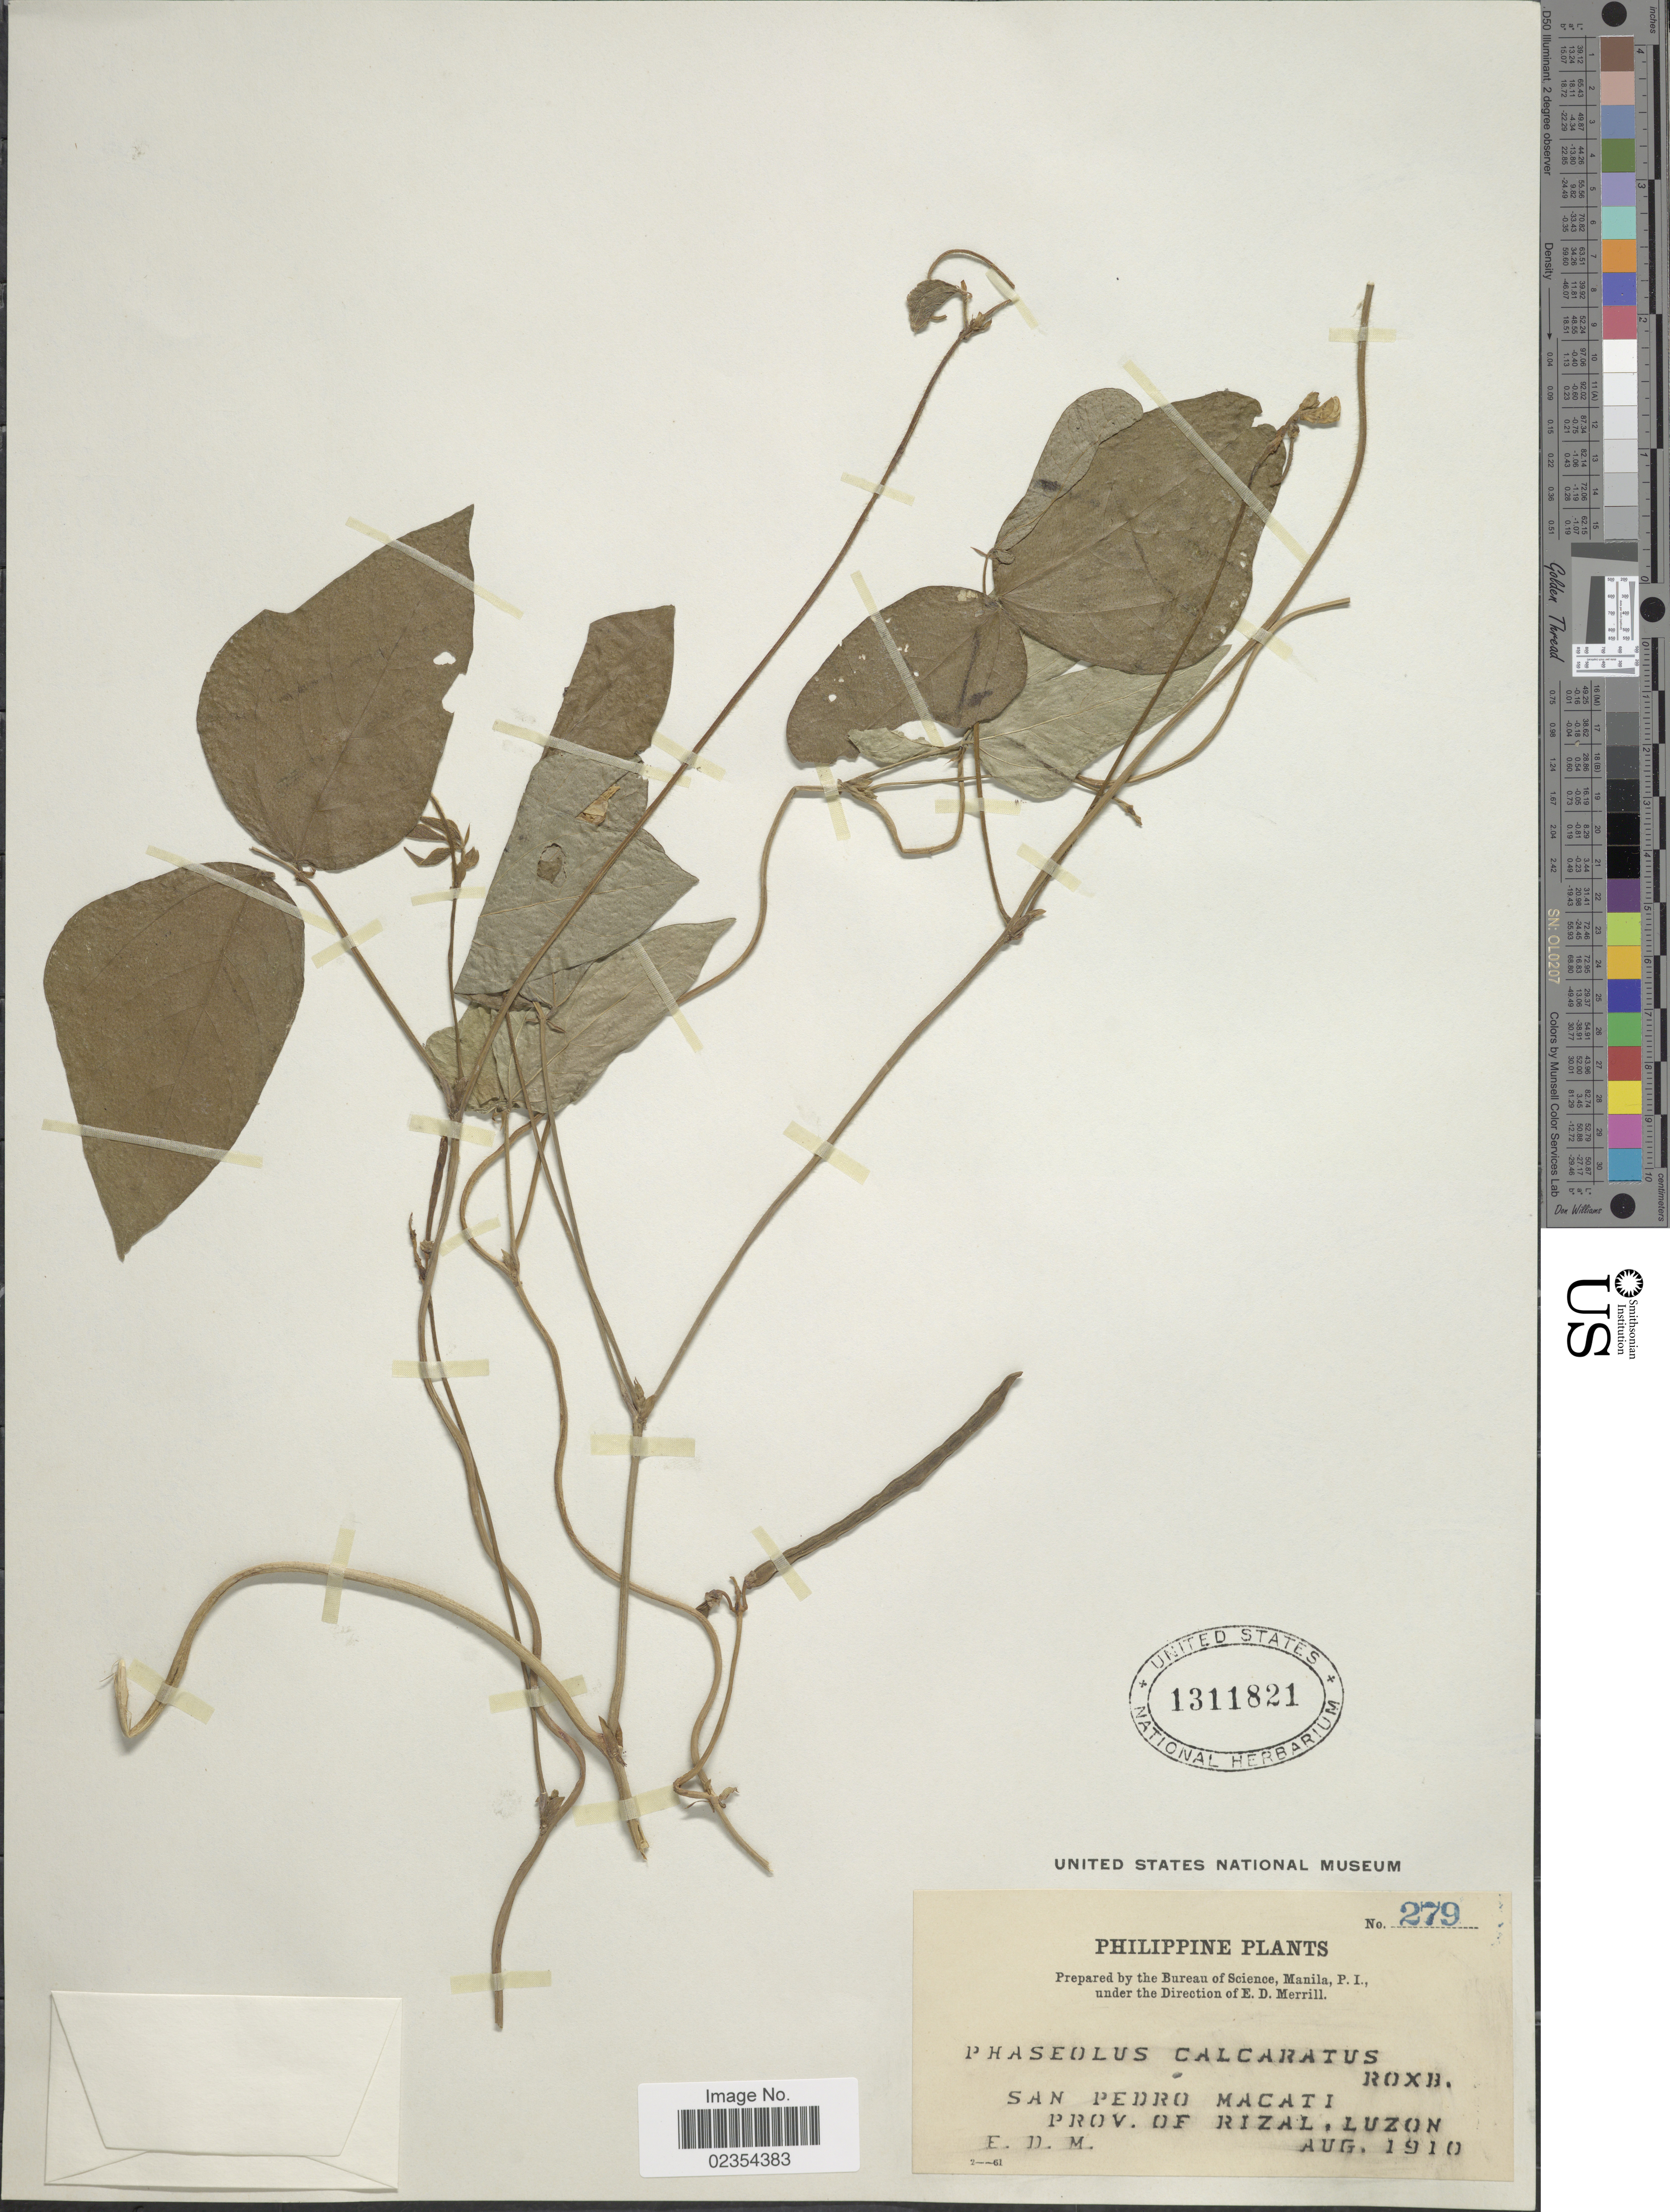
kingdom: Plantae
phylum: Tracheophyta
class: Magnoliopsida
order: Fabales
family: Fabaceae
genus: Vigna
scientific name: Vigna umbellata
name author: (Thunb.) Ohwi & H. Ohashi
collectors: E. D. Merrill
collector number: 279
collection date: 1910-08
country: Philippines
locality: San Pedro Macati, Prov. of Rizal, Luzon.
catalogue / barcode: US 1311821